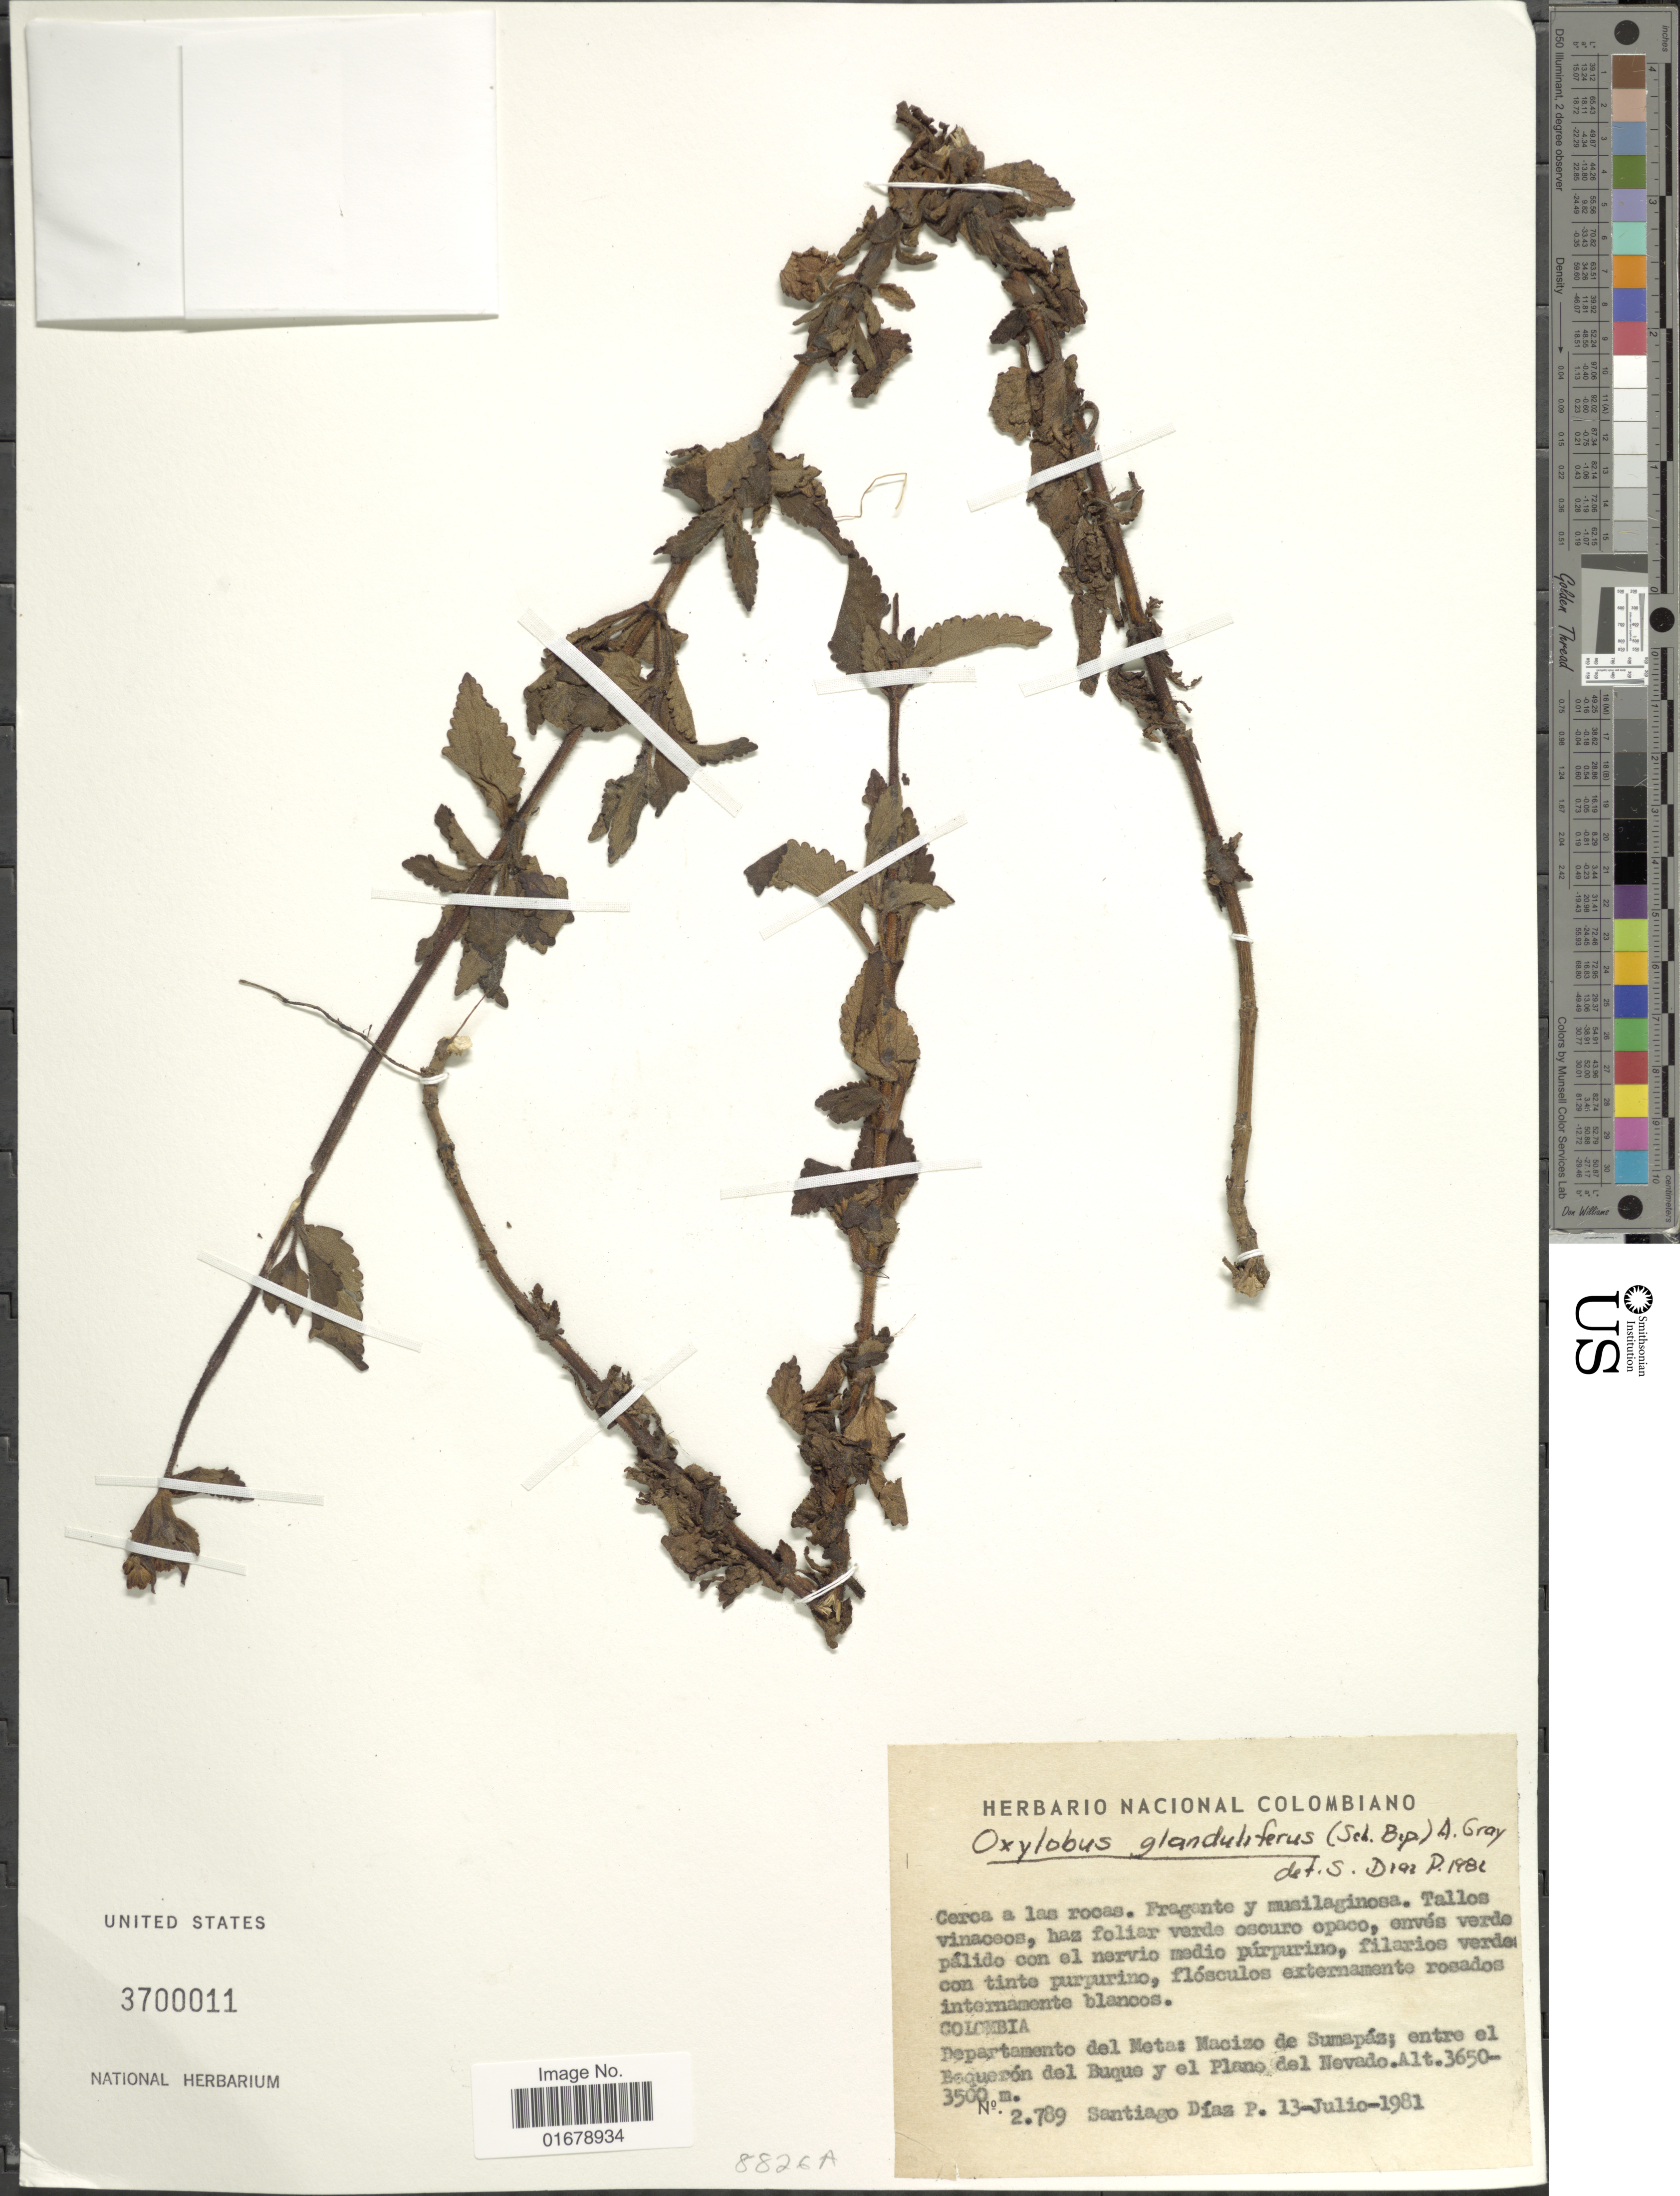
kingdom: Plantae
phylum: Tracheophyta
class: Magnoliopsida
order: Asterales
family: Asteraceae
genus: Oxylobus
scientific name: Oxylobus glanduliferus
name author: (Sch. Bip.) A. Gray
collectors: S. Díaz Píedrahíta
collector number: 2789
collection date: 1981-08-13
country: Colombia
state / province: Meta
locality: Colombia. Departamento del Meta: Macizo de Sumapas; entre el Boqueron del Buque y el Plano del Nevado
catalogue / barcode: US 3700011